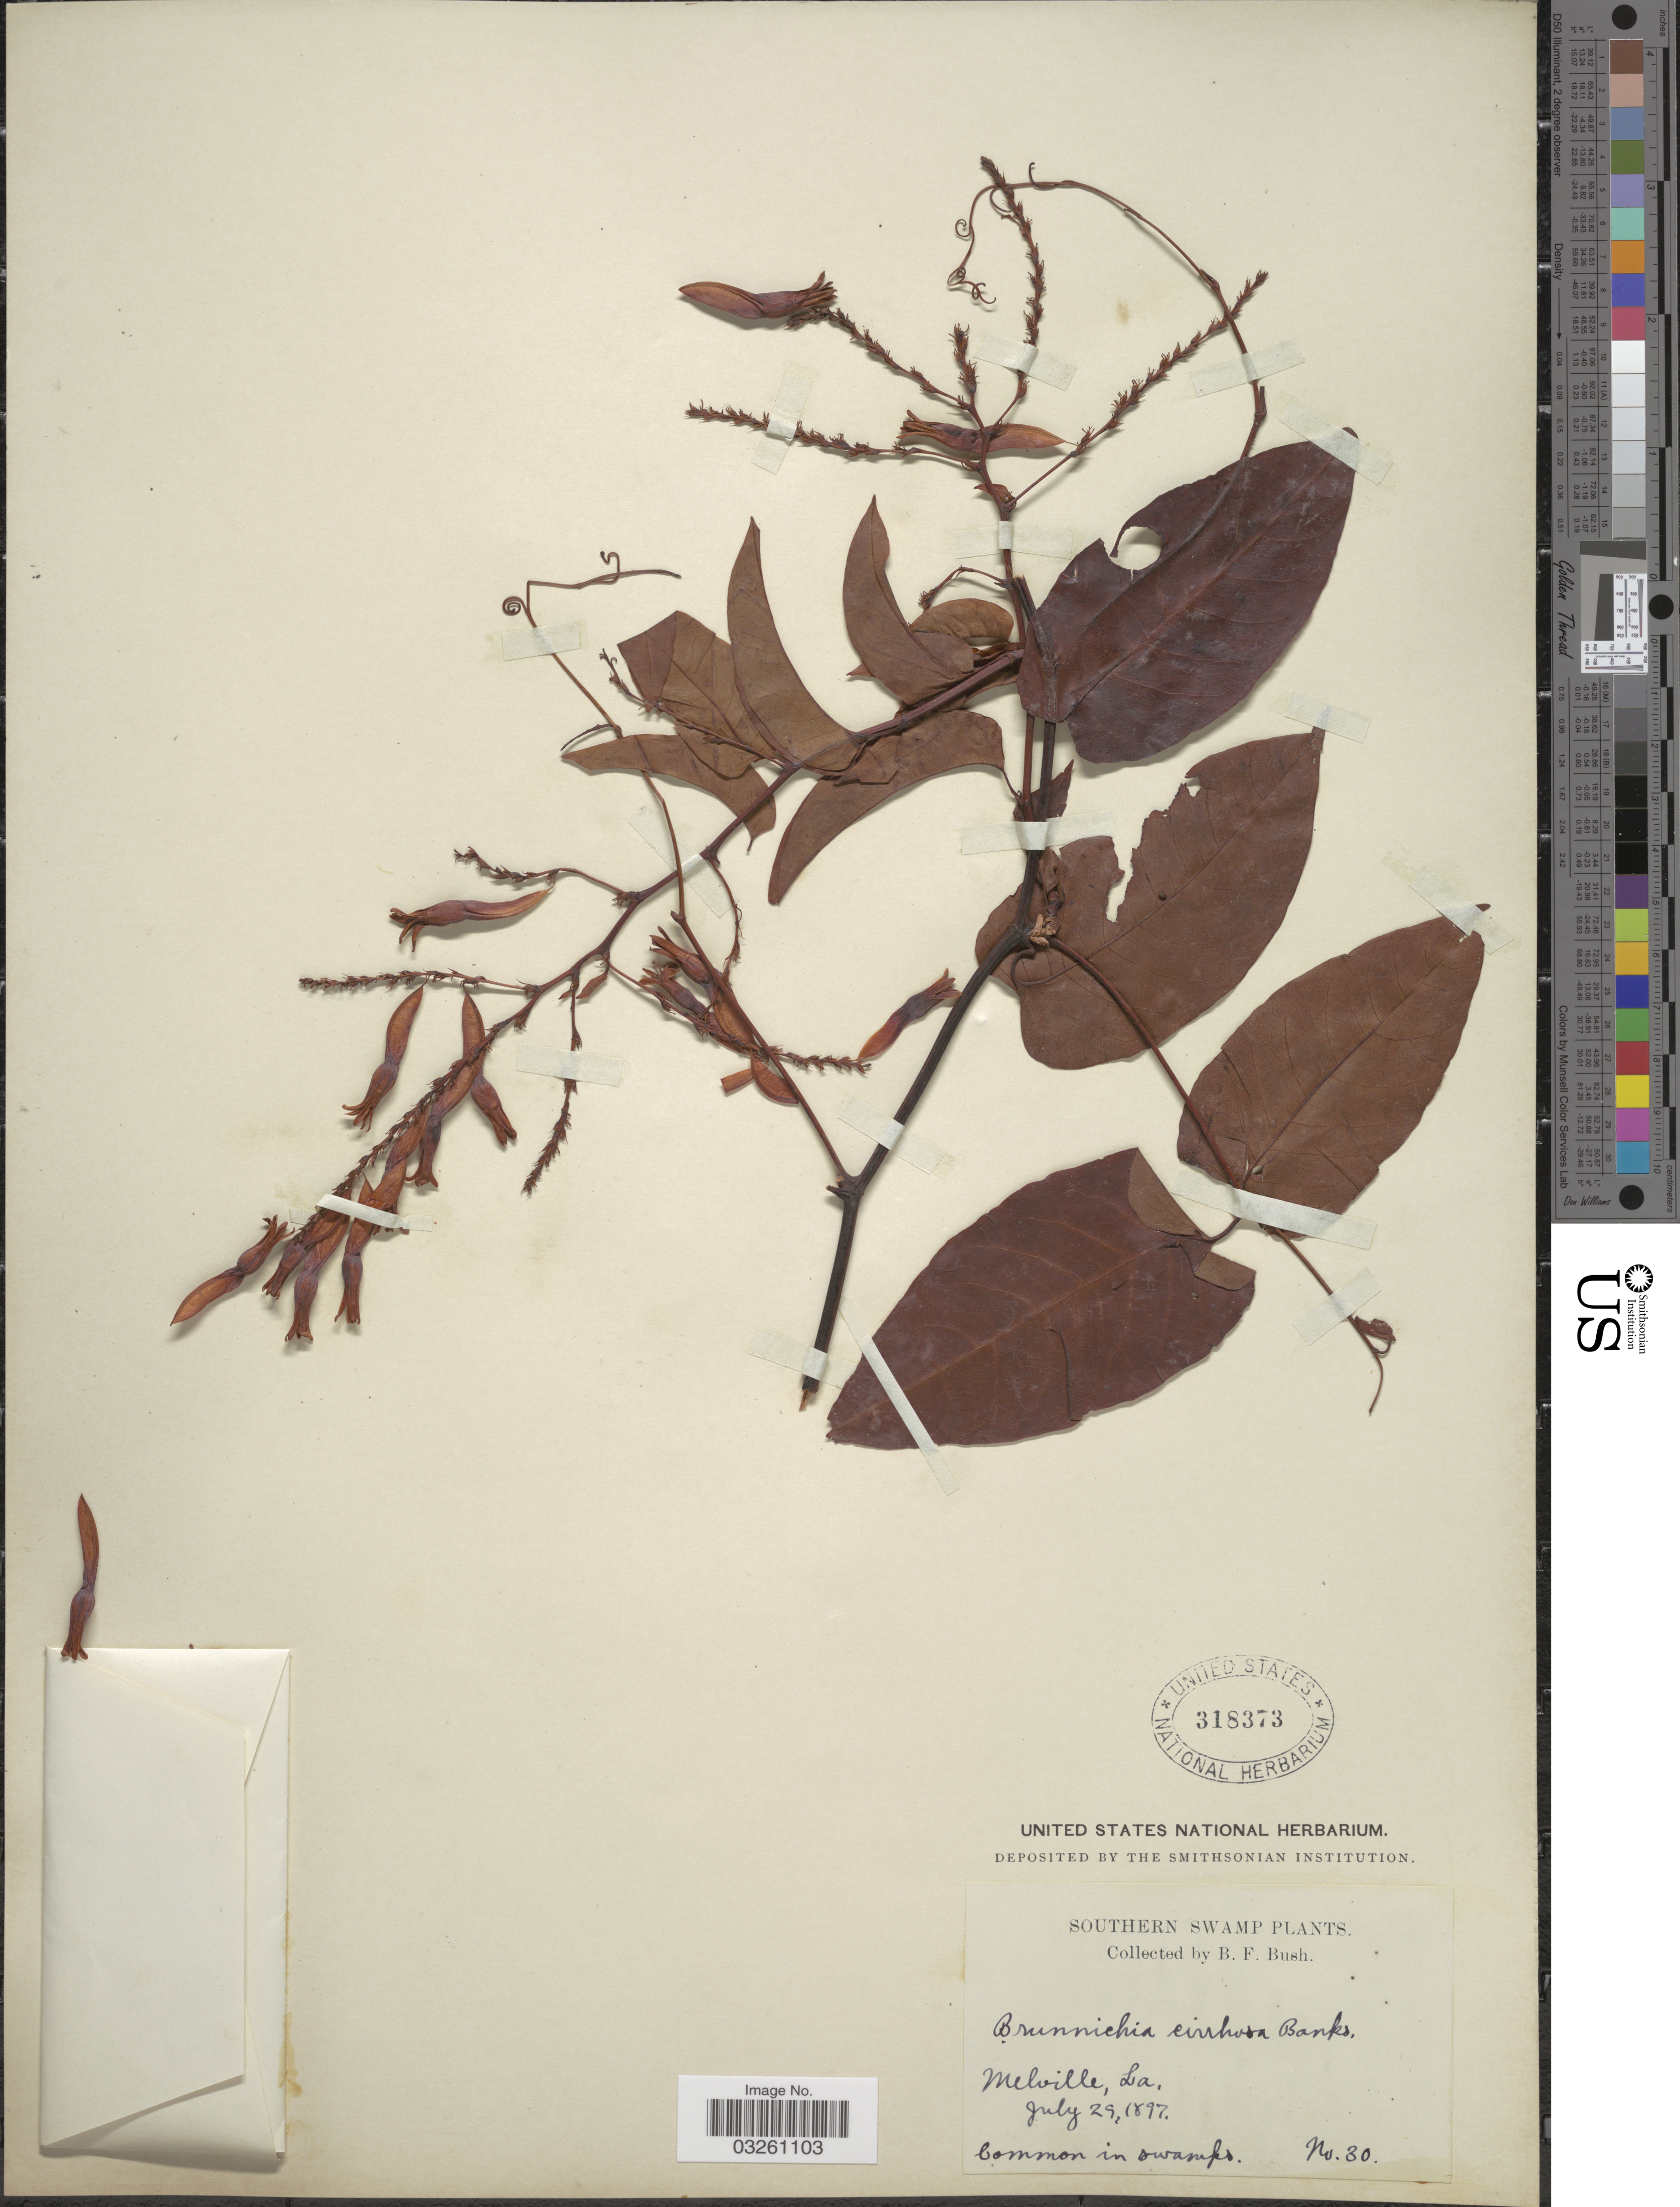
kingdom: Plantae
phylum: Tracheophyta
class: Magnoliopsida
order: Caryophyllales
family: Polygonaceae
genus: Brunnichia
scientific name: Brunnichia cirrhosa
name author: Gaertn.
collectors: B. F. Bush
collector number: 30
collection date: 1897-07-29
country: United States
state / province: Louisiana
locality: Southern Swamp. Melville.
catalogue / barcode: US 318373